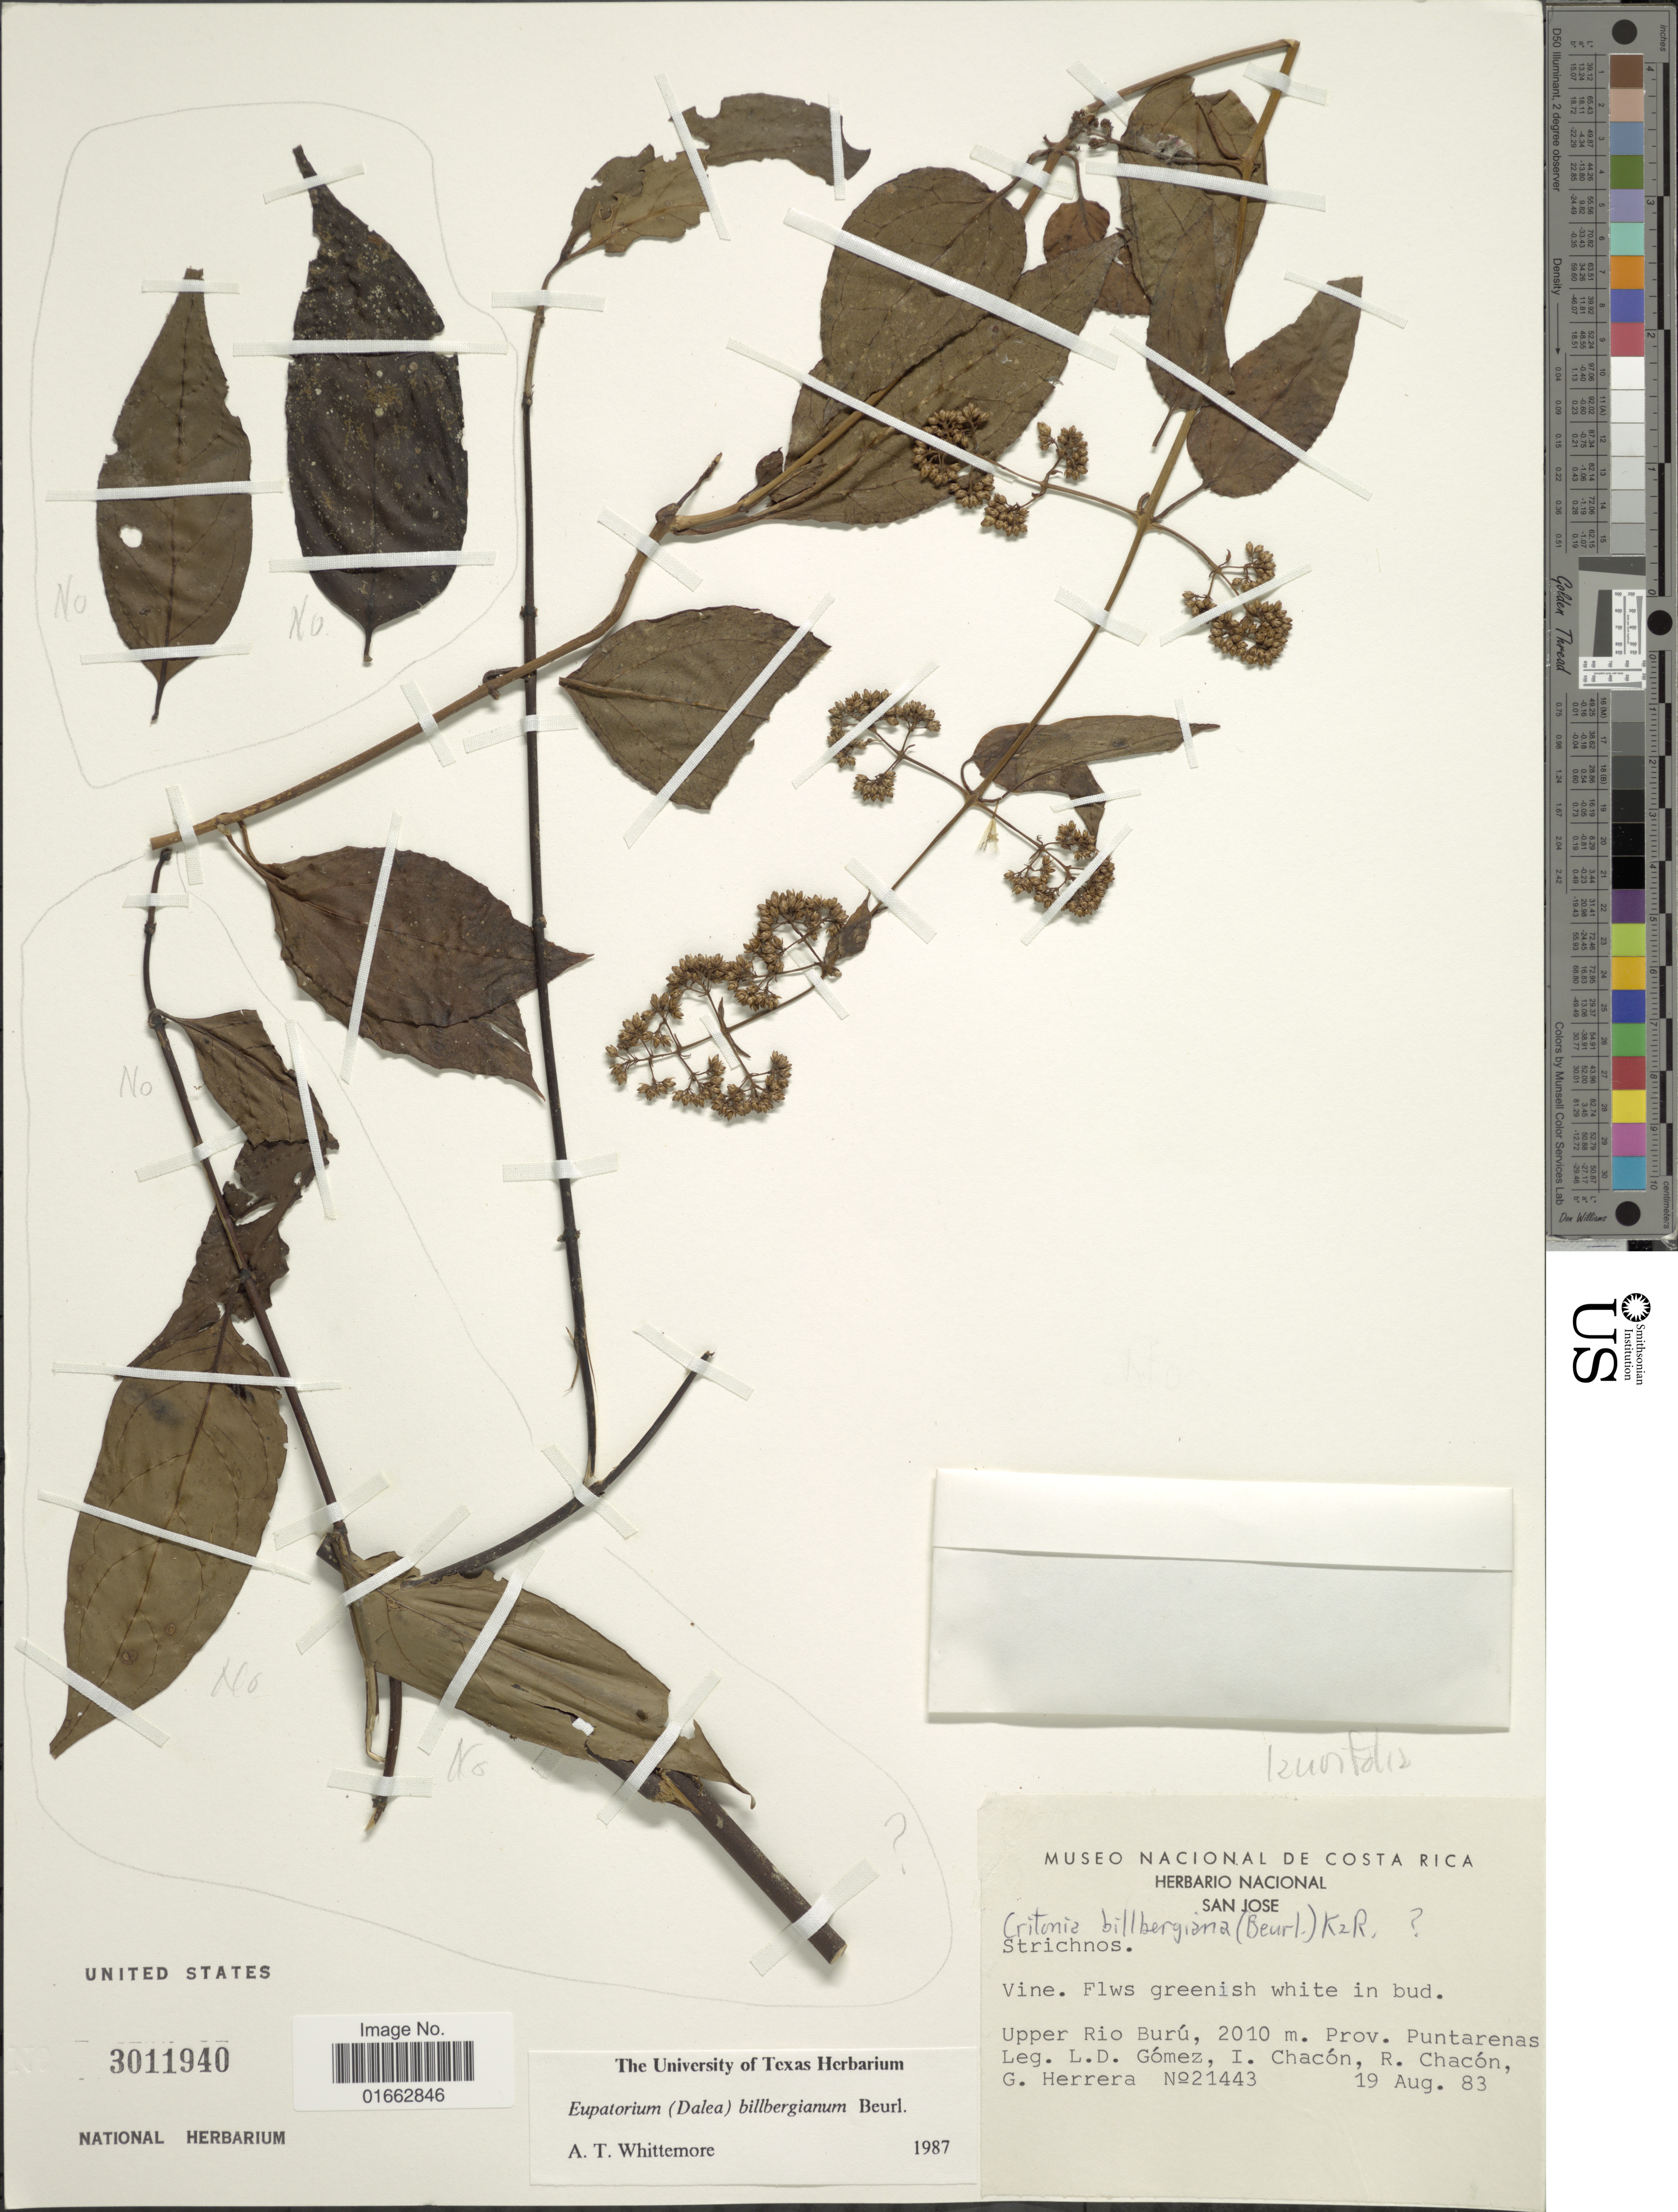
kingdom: Plantae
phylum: Tracheophyta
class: Magnoliopsida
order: Asterales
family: Asteraceae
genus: Critonia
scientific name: Critonia laurifolia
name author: (B.L. Rob.) R.M. King & H. Rob.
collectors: L. Gomez, I. Chacón, R. Chacón & G. Herrera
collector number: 21443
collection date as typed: Transcribed d/m/y: 19/8/83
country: Costa Rica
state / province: San José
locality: Upper Rio Burú, Prov. Puntaneras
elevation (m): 2010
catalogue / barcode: US 3011940